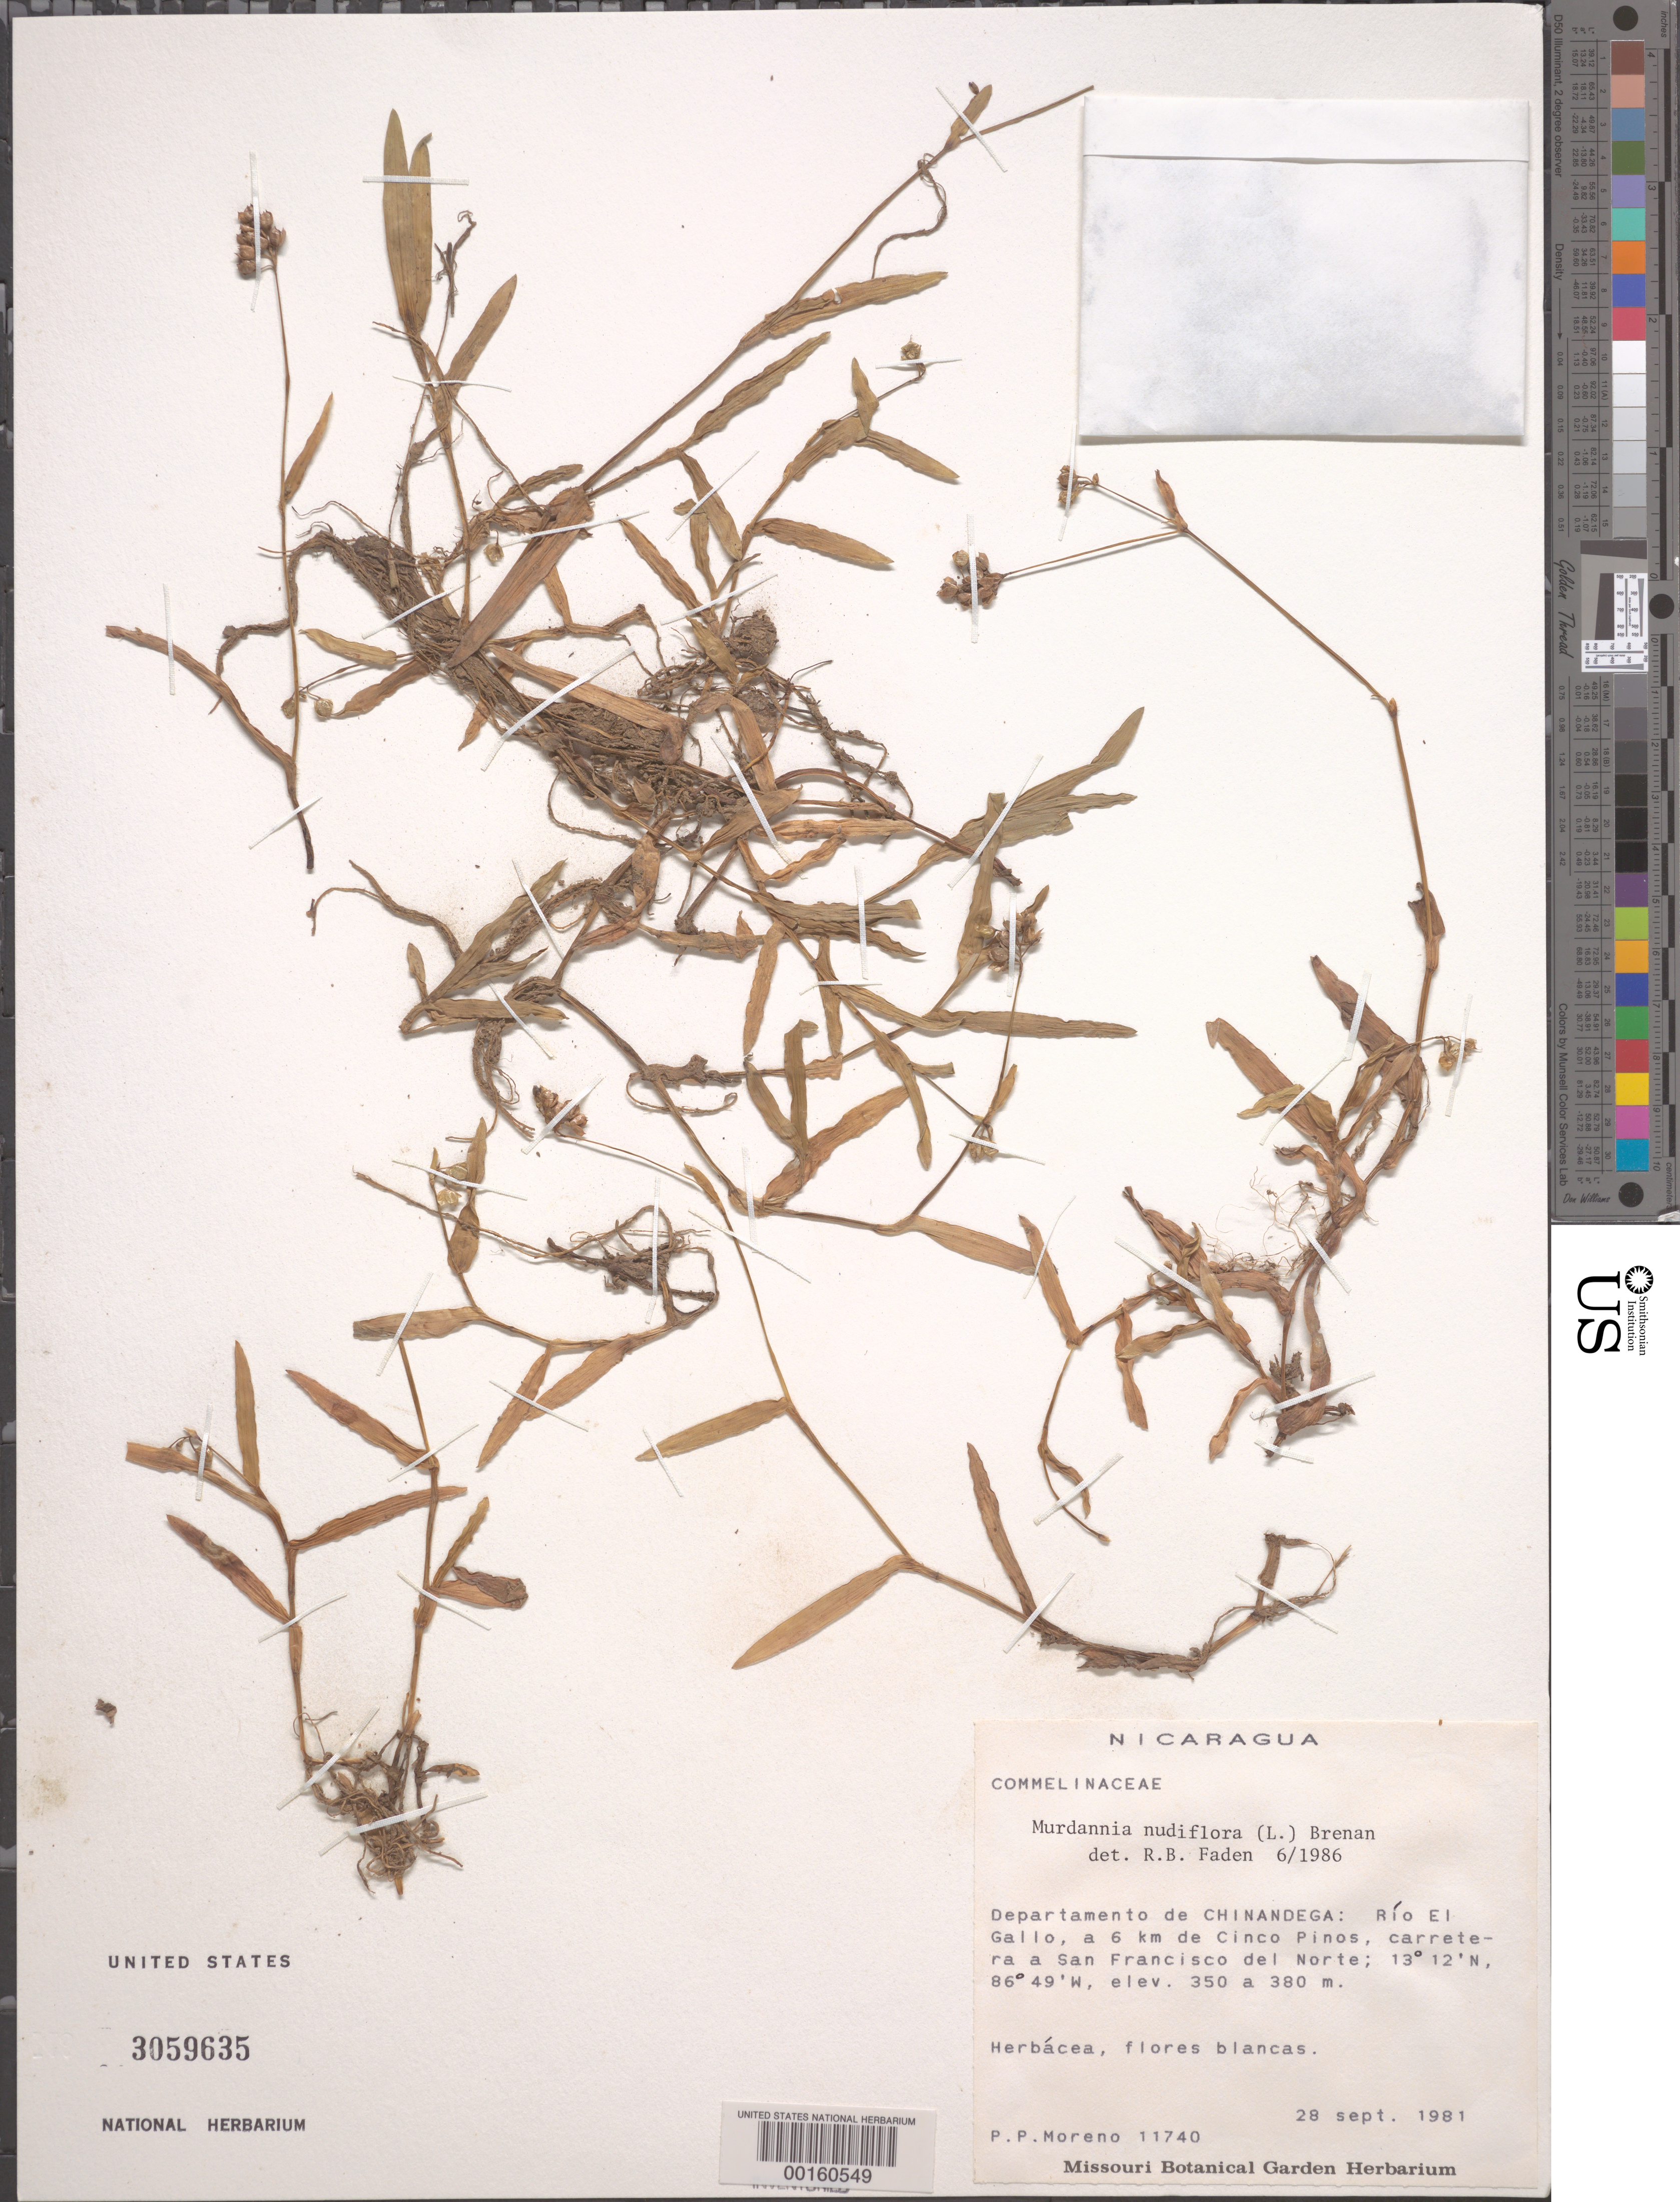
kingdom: Plantae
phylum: Tracheophyta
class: Liliopsida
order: Commelinales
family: Commelinaceae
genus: Murdannia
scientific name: Murdannia nudiflora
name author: (L.) Brenan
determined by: Faden, Robert B., (US), Smithsonian Institution - National Museum of Natural History (UNITED STATES)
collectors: P. Moreno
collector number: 11740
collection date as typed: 28 Sep 1981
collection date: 1981-09-28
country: Nicaragua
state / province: Chinandega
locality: Rio el gallo, near cinco pinos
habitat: Roadside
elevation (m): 350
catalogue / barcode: US 3059635